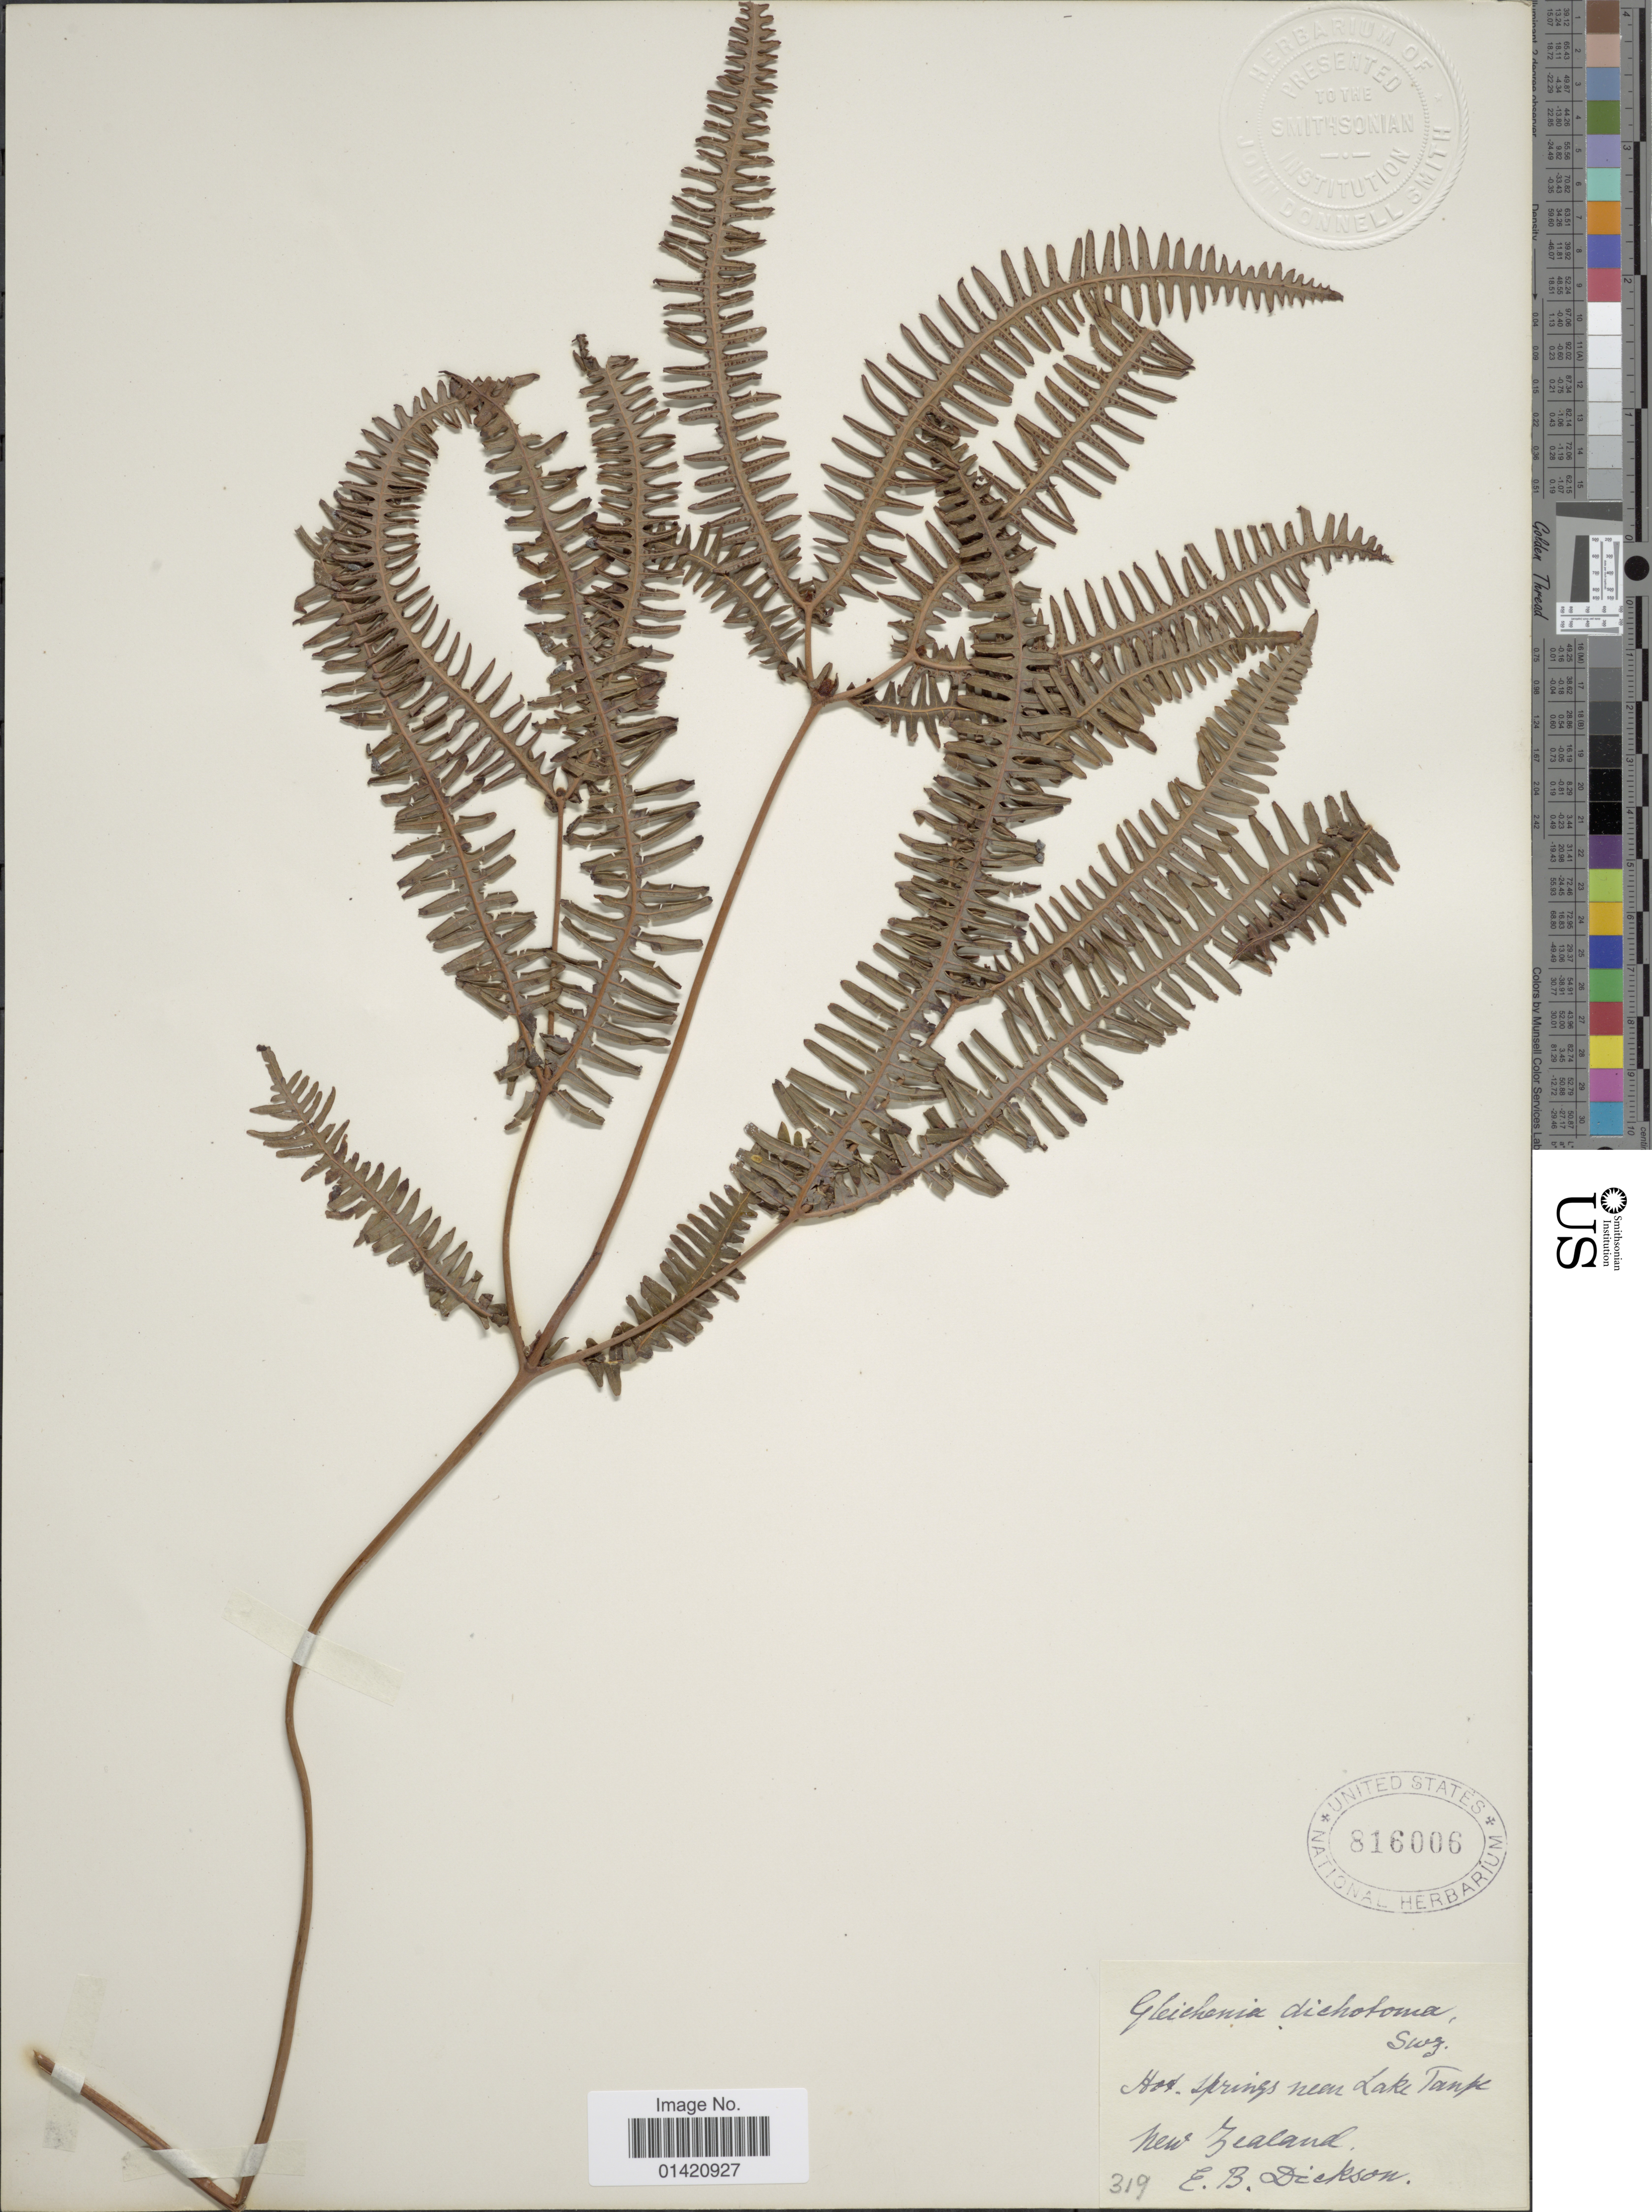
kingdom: Plantae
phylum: Tracheophyta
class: Polypodiopsida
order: Gleicheniales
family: Gleicheniaceae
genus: Dicranopteris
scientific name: Dicranopteris linearis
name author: (Burm. f.) Underw.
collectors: E. Dickson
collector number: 319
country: New Zealand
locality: Hot Springs near Lake Taupe [Taupo]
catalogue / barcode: US 816006